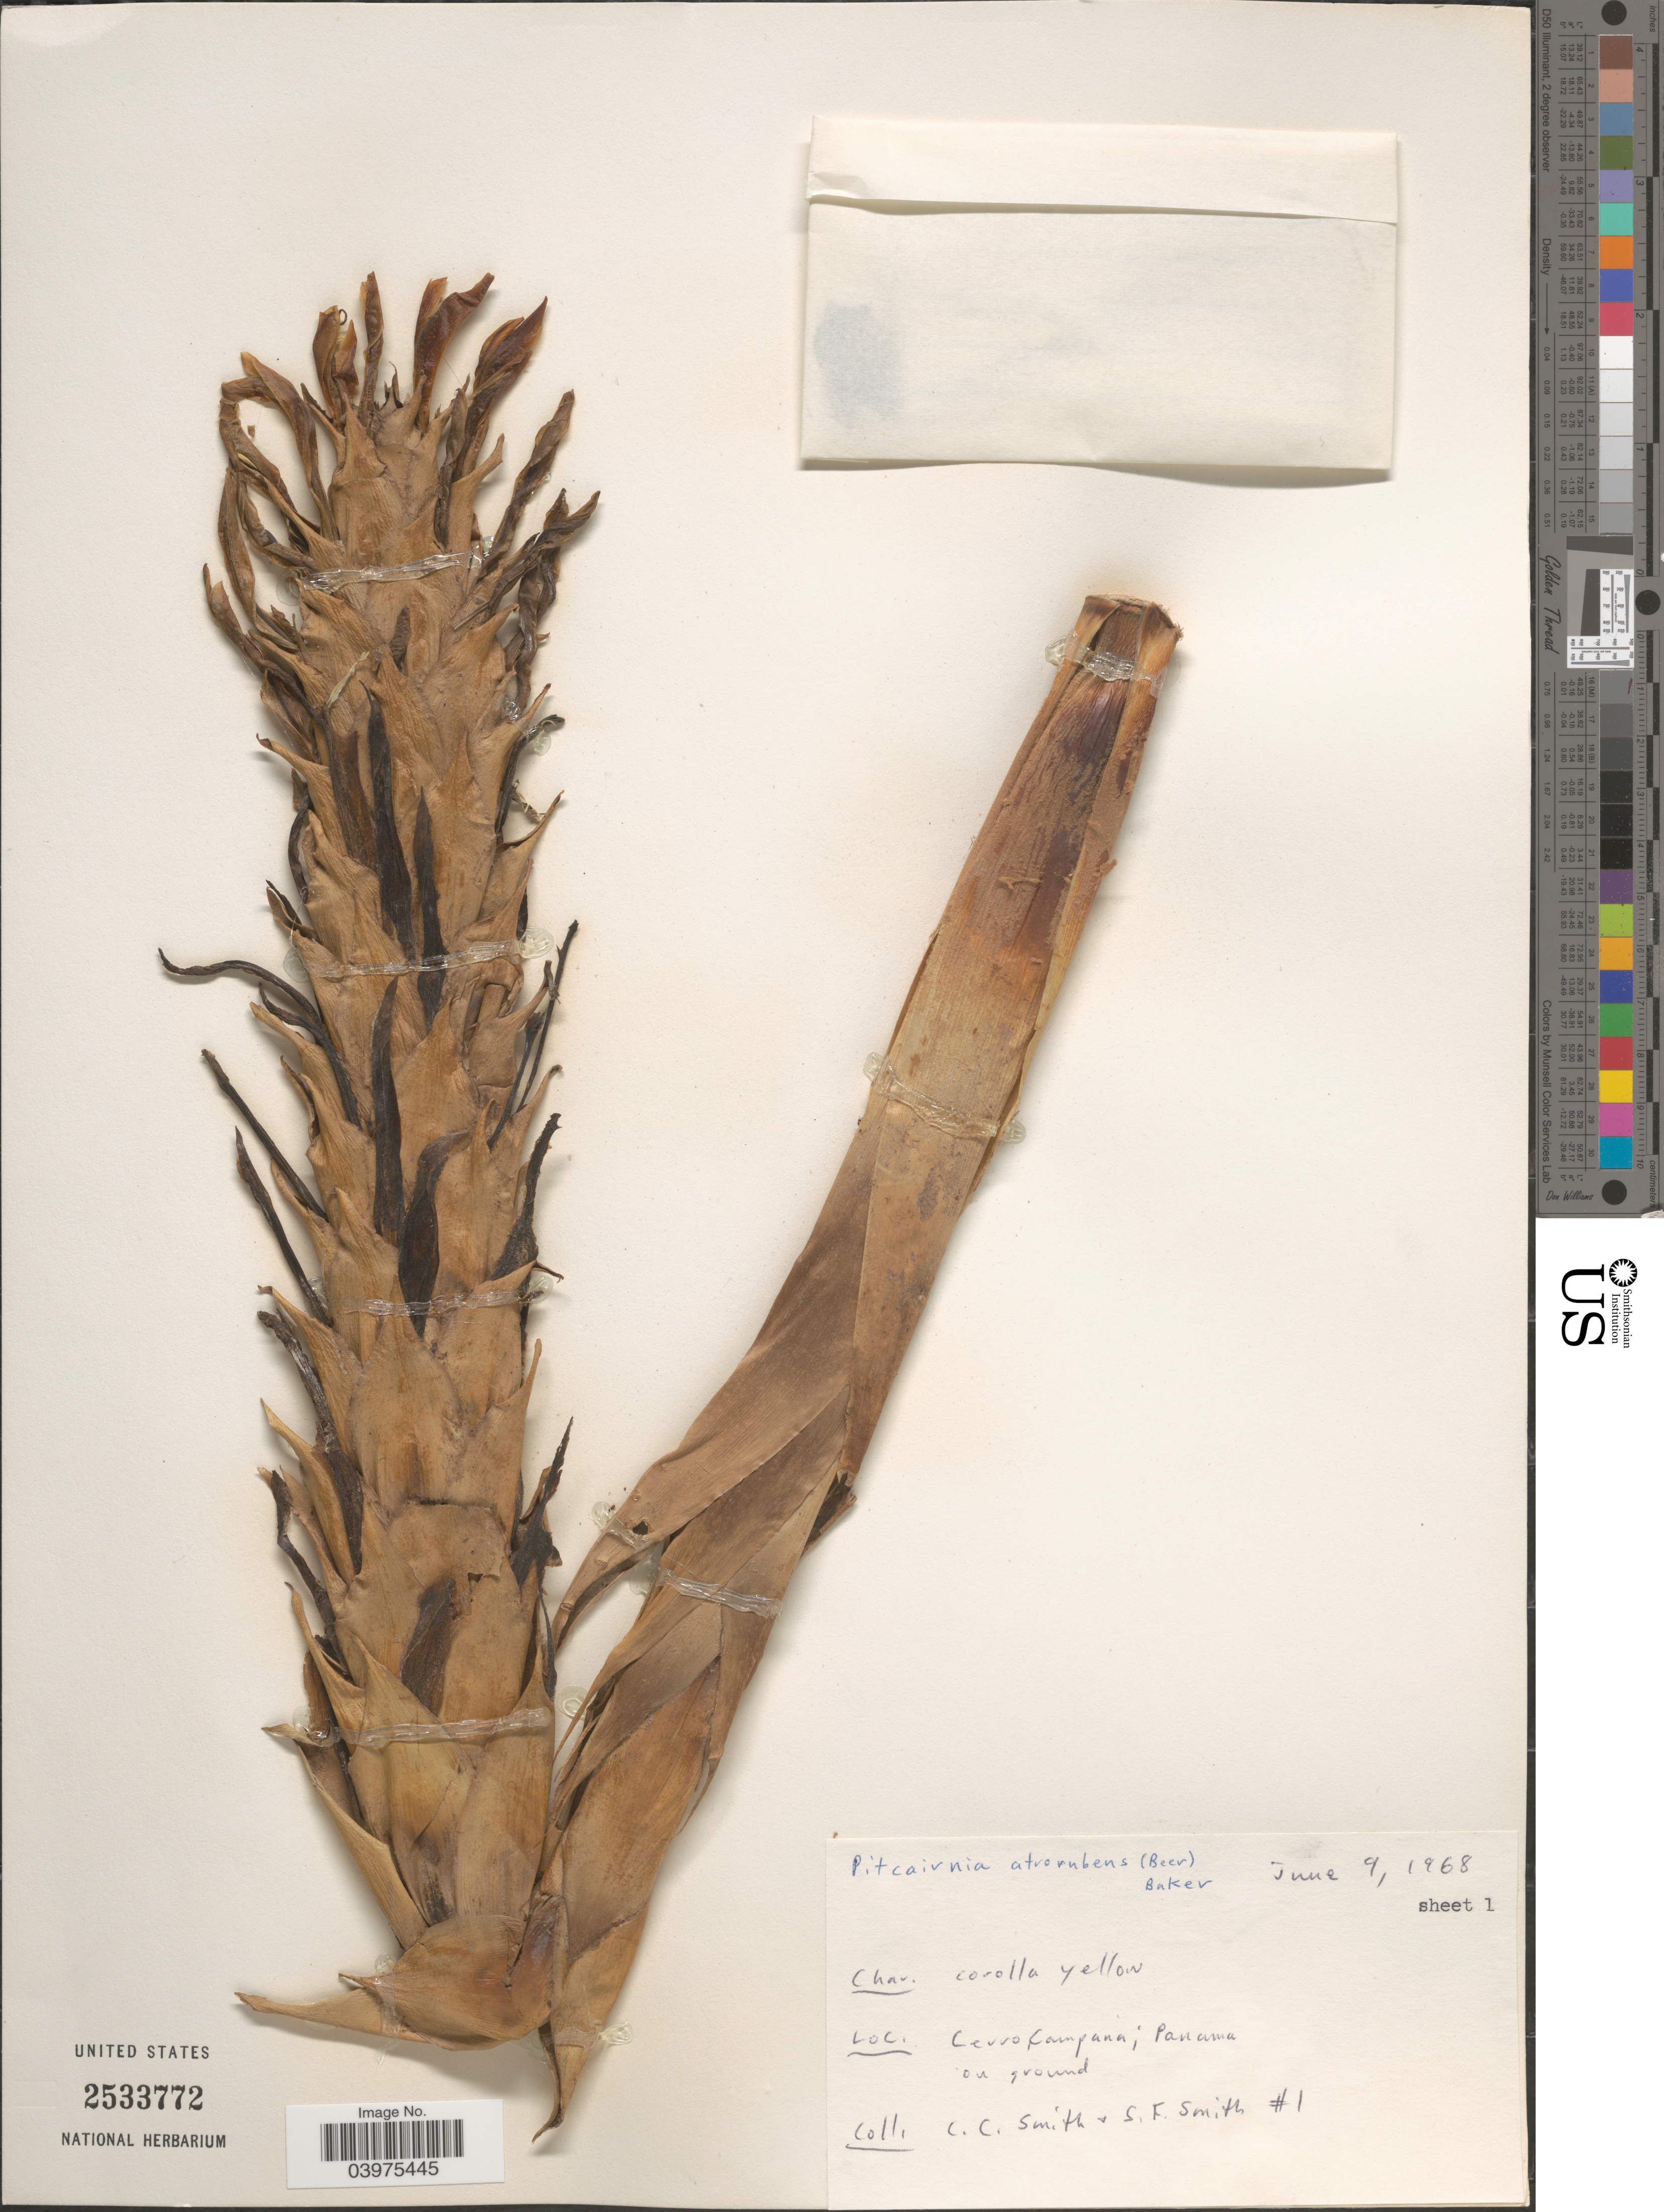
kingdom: Plantae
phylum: Tracheophyta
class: Liliopsida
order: Poales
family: Bromeliaceae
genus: Pitcairnia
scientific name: Pitcairnia atrorubens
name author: (Beer) Baker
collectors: C. C. Smith & S.F. Smith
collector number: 1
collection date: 1968-06-09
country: Panama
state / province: Panamá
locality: Cerro Campann.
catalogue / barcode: US 2533772